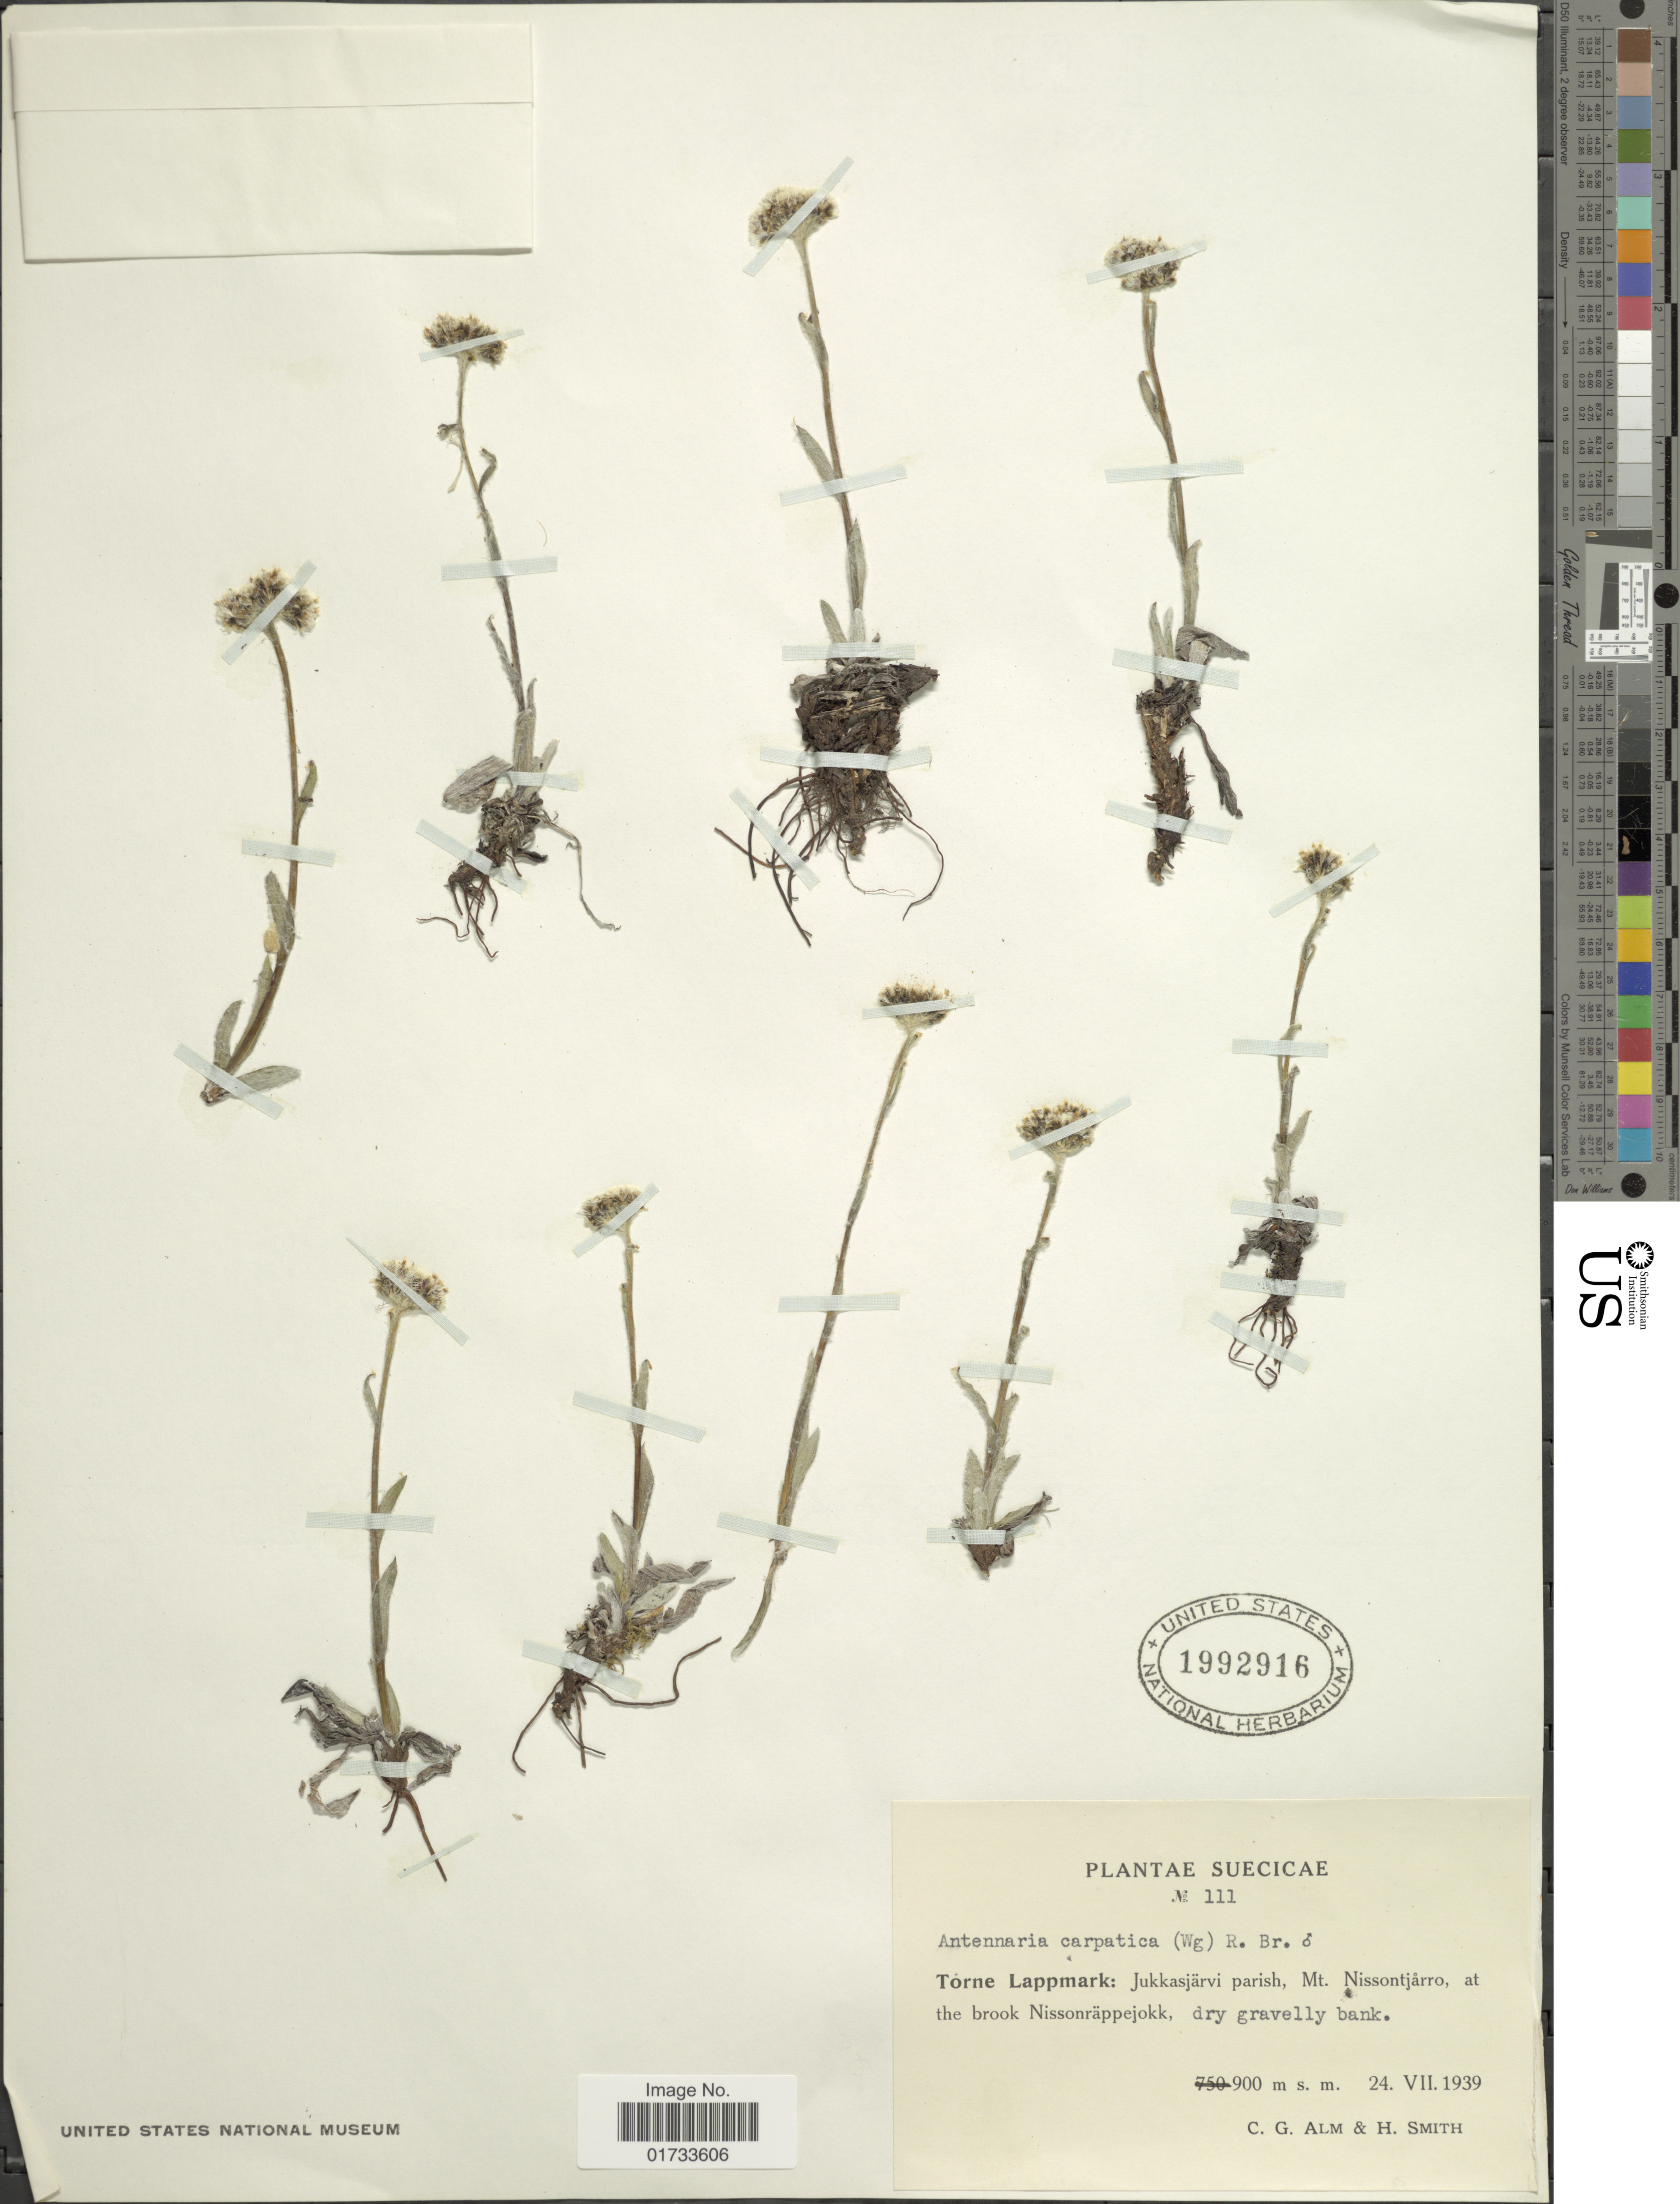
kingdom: Plantae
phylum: Tracheophyta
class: Magnoliopsida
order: Asterales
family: Asteraceae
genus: Antennaria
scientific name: Antennaria carpatica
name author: (Wahlenb.) Williams & Fingerh.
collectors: C. Alm & H. Smith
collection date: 1939-07-24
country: Sweden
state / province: Norrbotten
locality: Torne Lappmark: Jukkasjärvi parish, Mt. Nissontjarro, at the brook Nissonräppejokk, dry gravelly bank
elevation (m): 900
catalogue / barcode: US 1992916